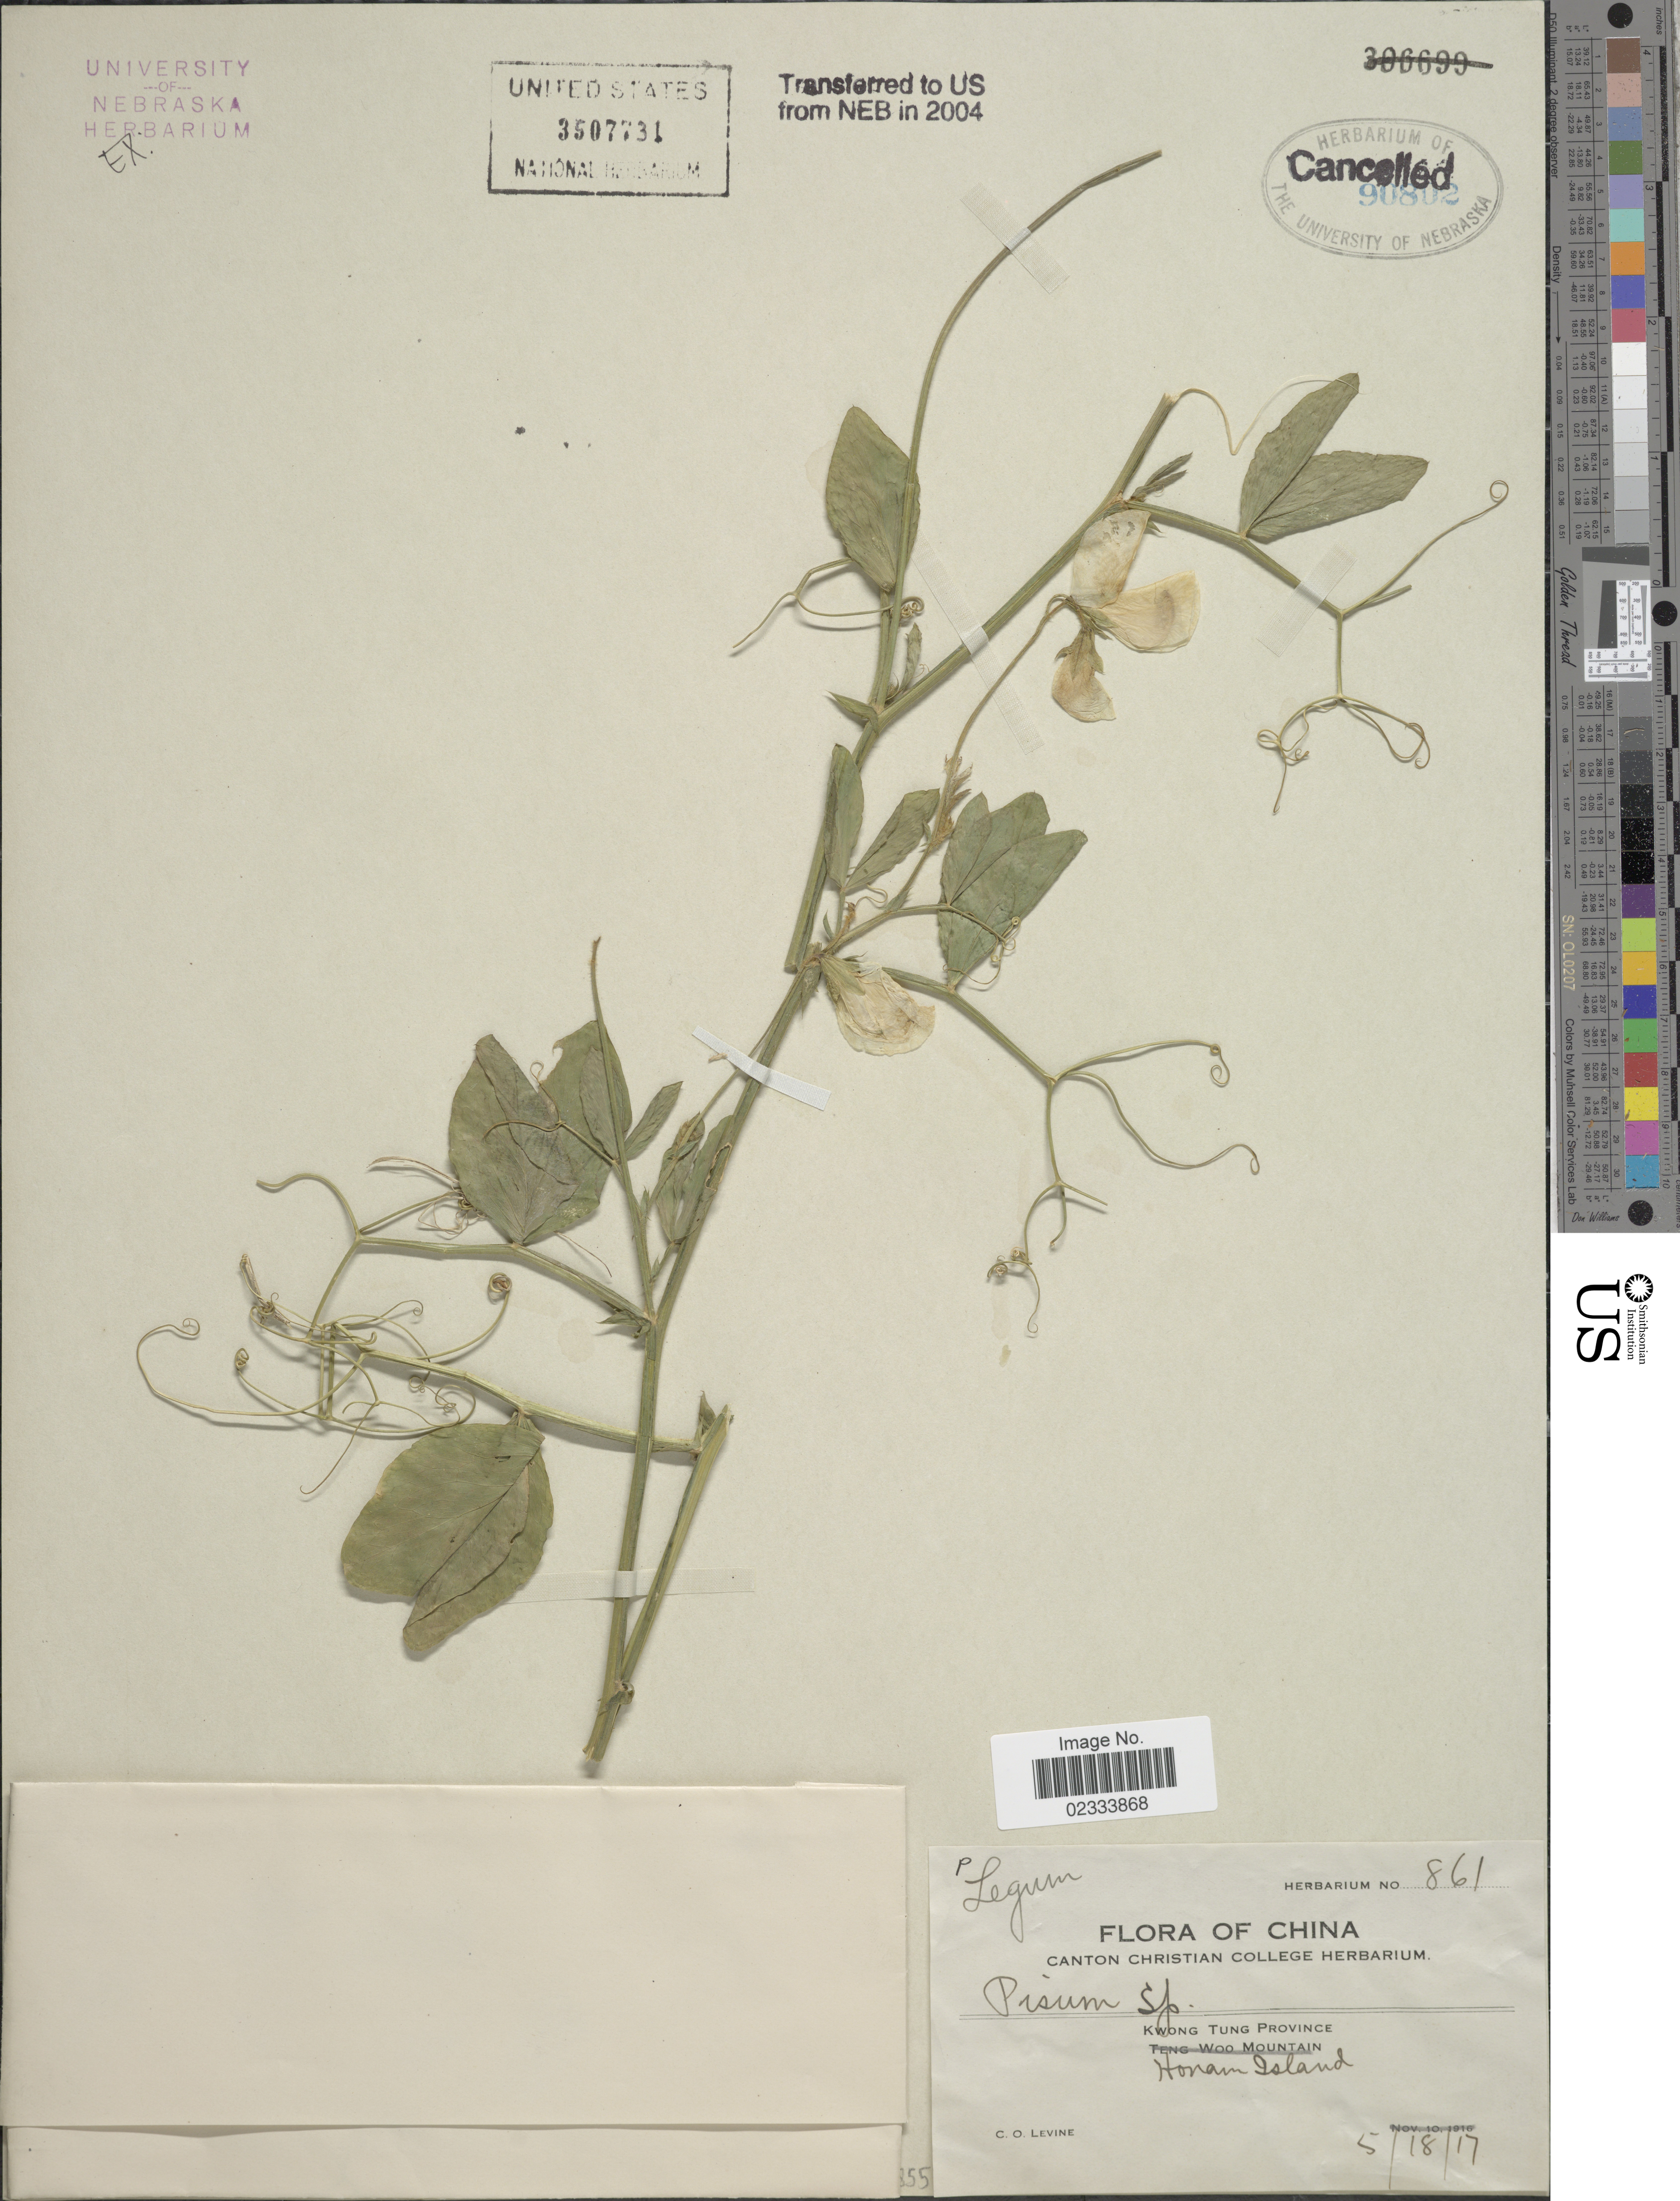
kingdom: Plantae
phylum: Tracheophyta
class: Magnoliopsida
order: Fabales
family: Fabaceae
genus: Pisum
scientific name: Pisum sp.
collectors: C. O. Levine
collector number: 861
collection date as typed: Transcribed d/m/y: 18/5/17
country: China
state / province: Guangdong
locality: Kwong Tung Province, Honam Island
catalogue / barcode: US 3507731